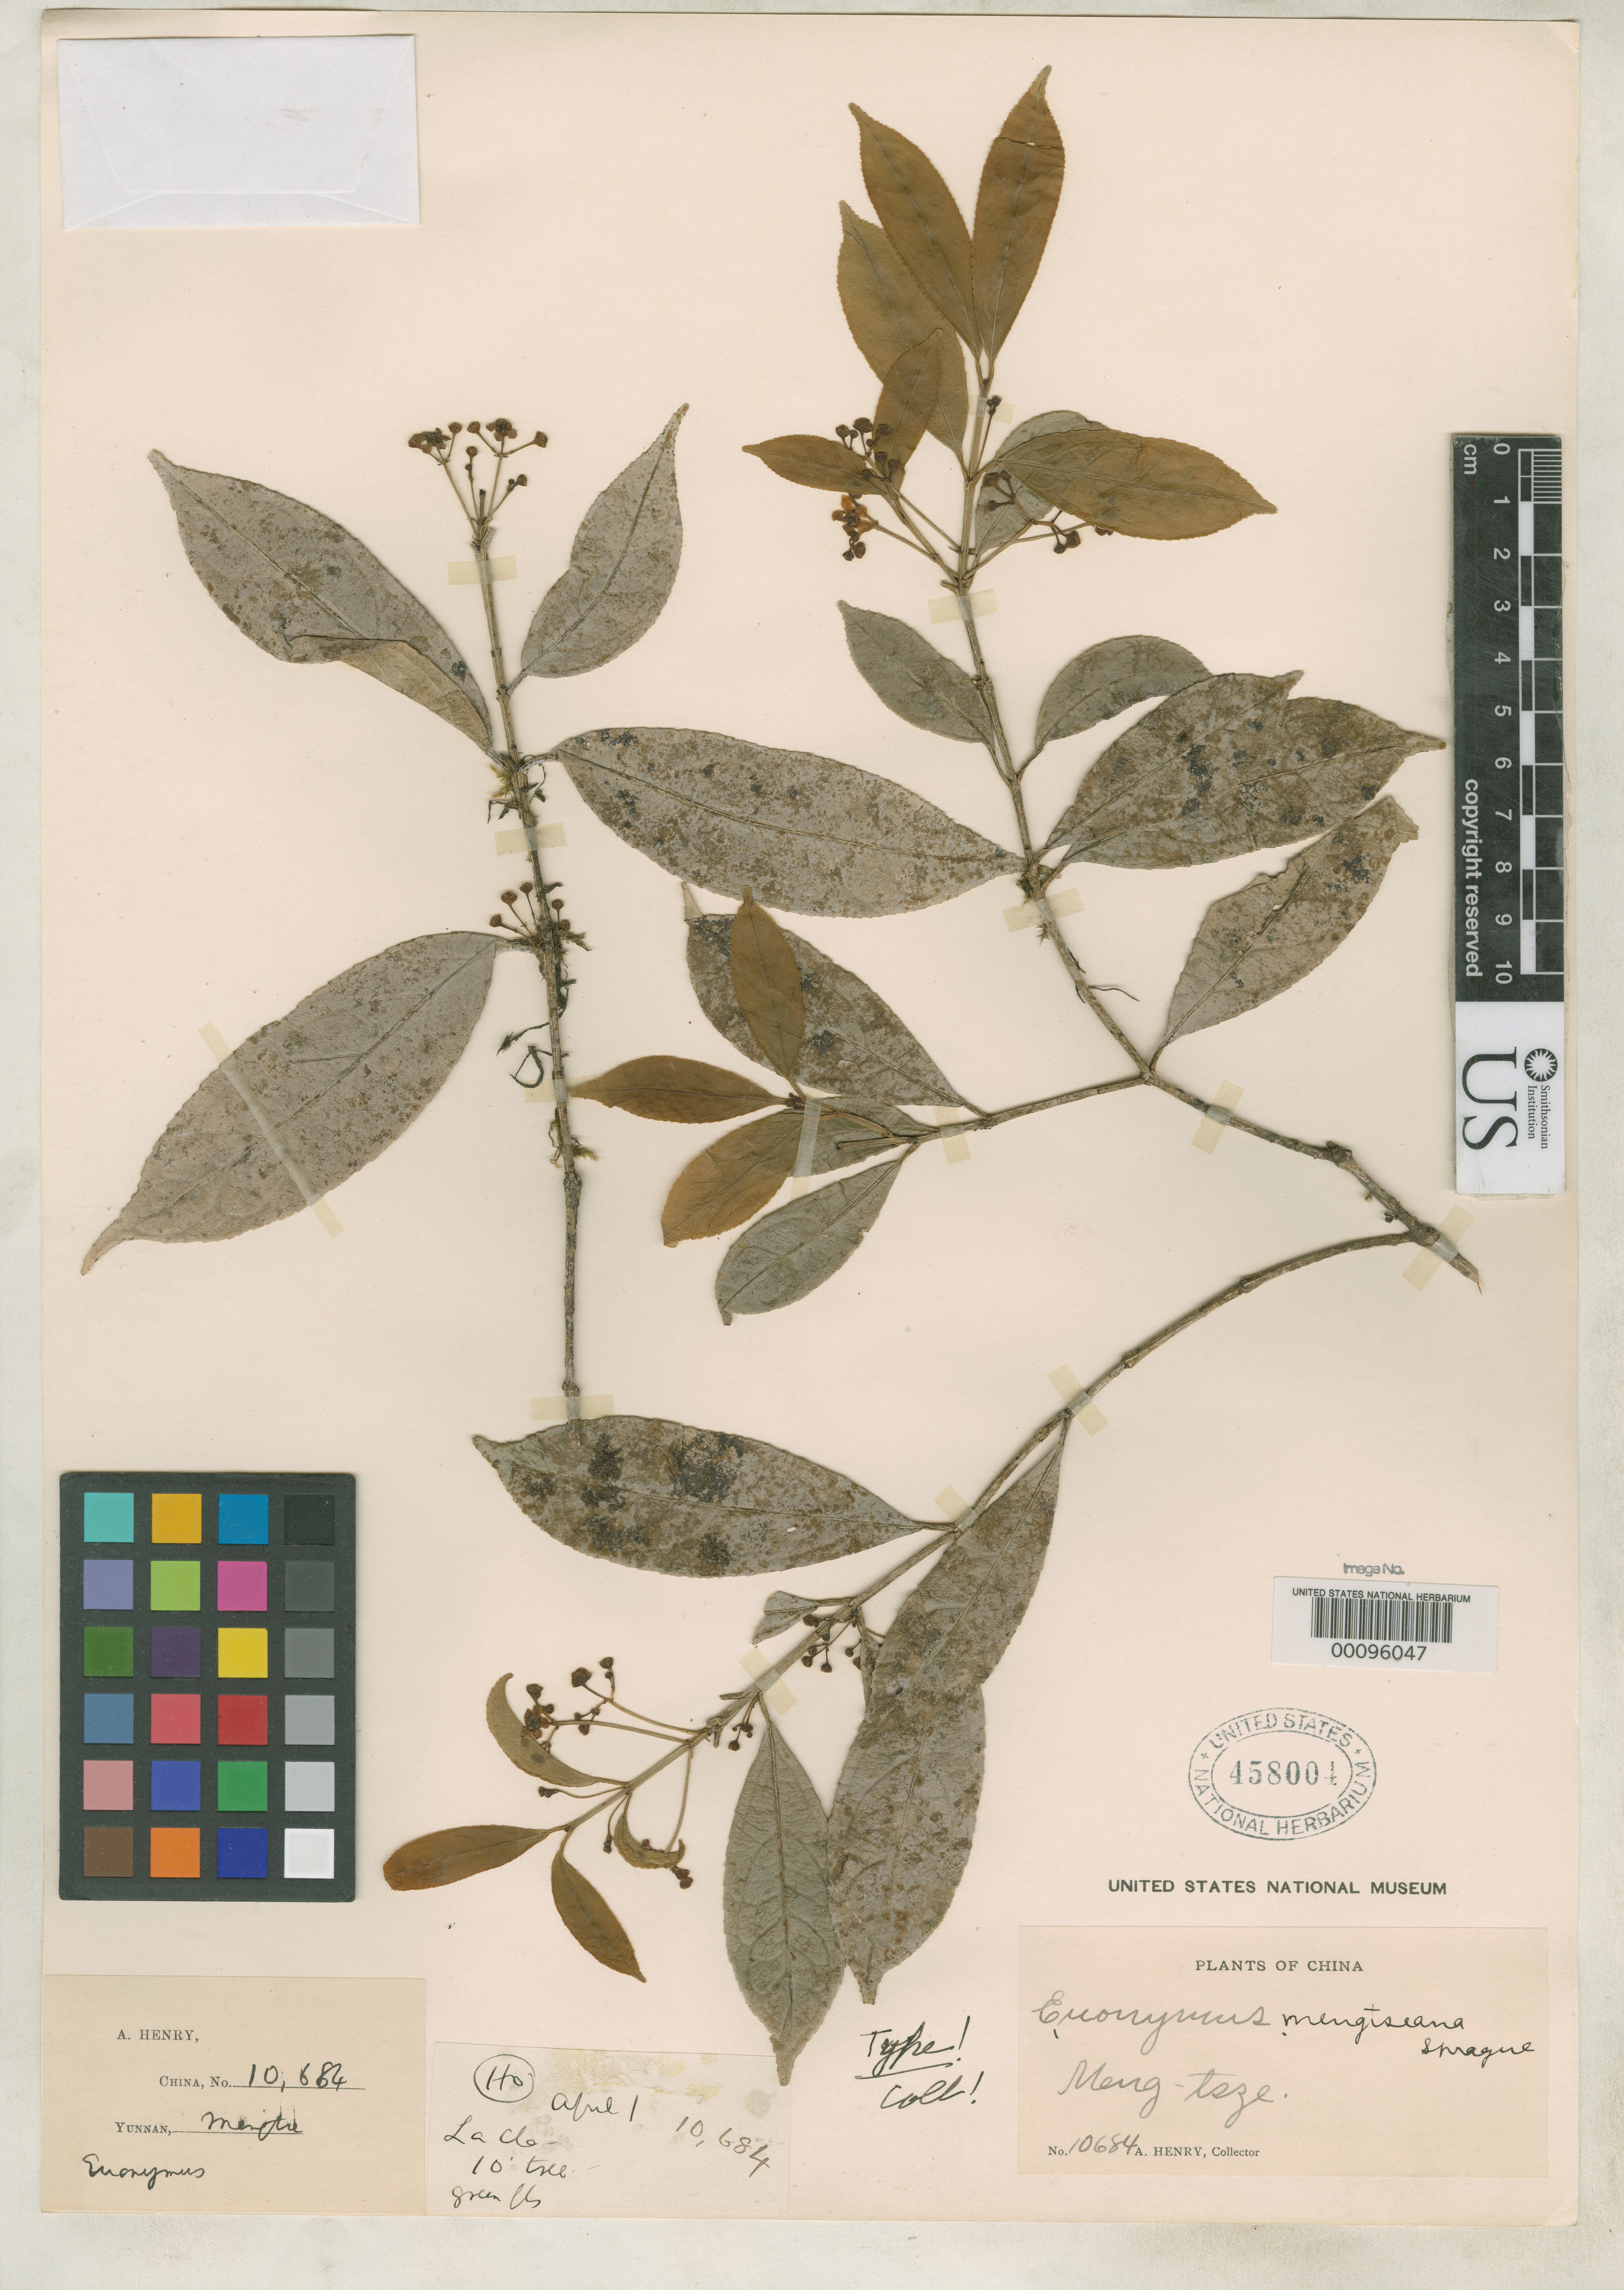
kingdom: Plantae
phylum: Tracheophyta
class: Magnoliopsida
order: Celastrales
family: Celastraceae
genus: Euonymus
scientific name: Euonymus mengtseanus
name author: Sprague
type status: Isotype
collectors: A. Henry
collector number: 10684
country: China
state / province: Yunnan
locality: Mengtze.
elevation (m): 1500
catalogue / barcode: US 458004